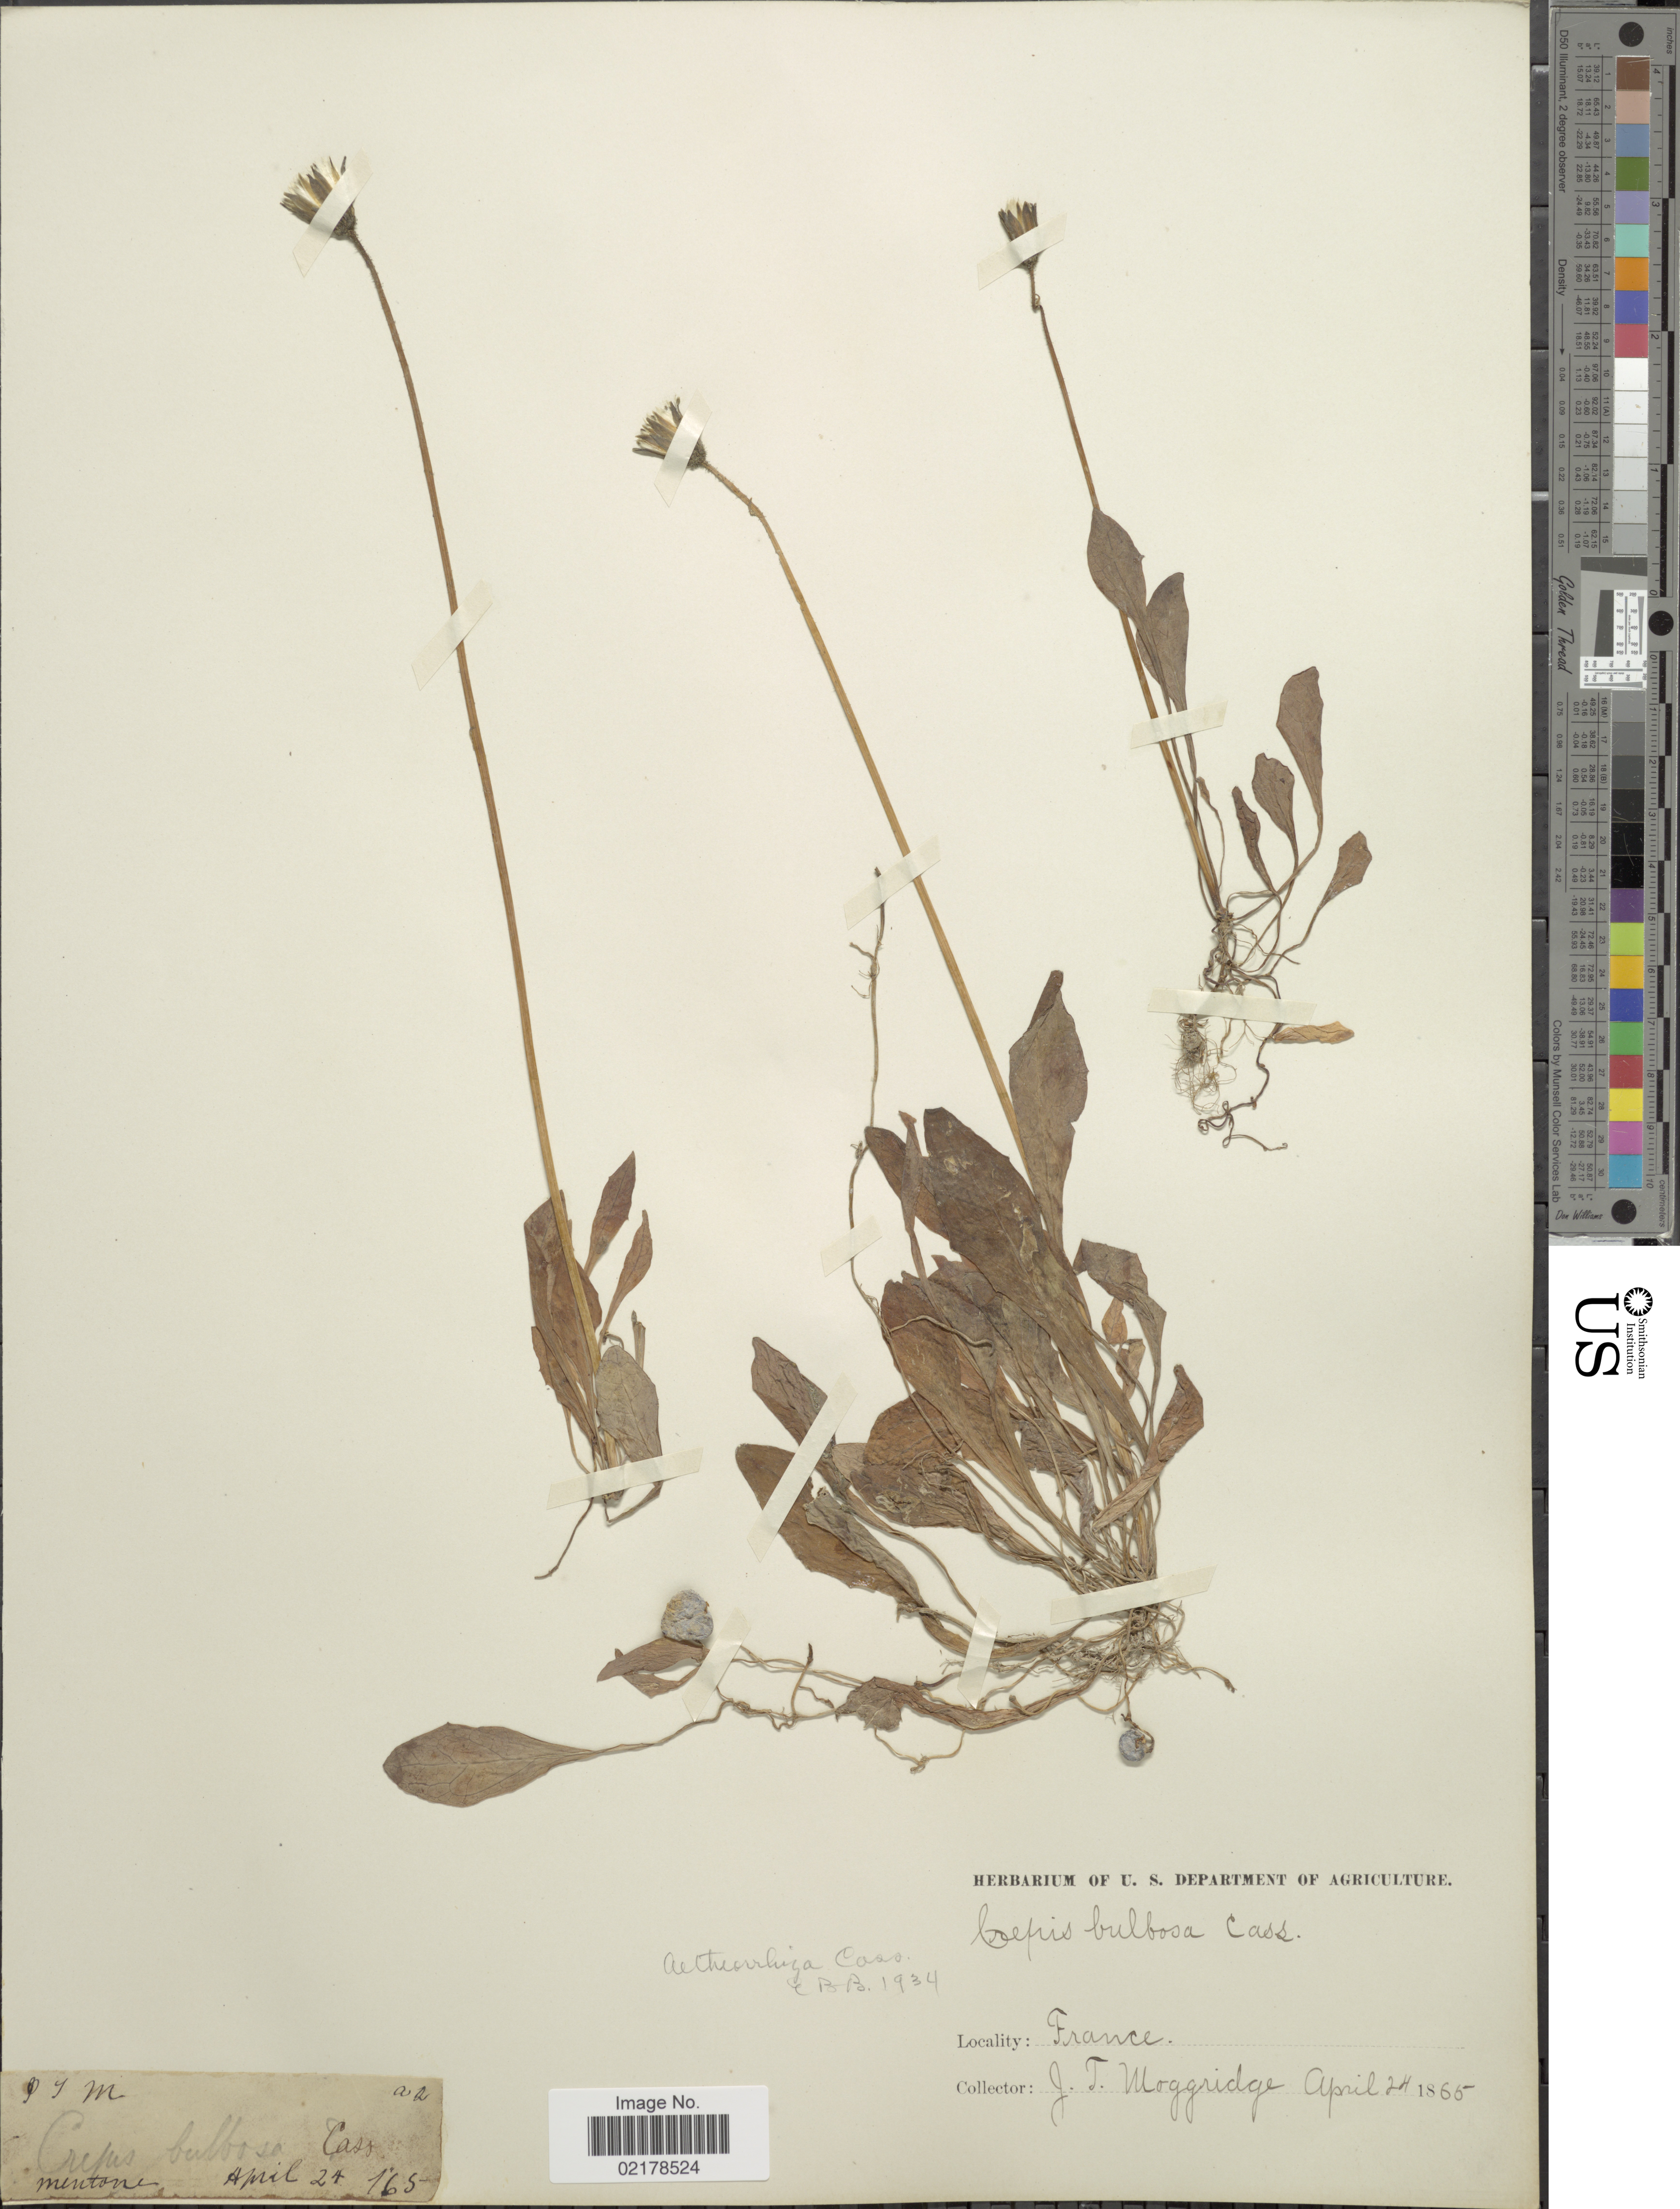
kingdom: Plantae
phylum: Tracheophyta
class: Magnoliopsida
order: Asterales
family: Asteraceae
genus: Aetheorhiza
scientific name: Aetheorhiza bulbosa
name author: (L.) Cass.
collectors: J. T. Moggridge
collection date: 1865-04-24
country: France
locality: Mentane [interpreted]